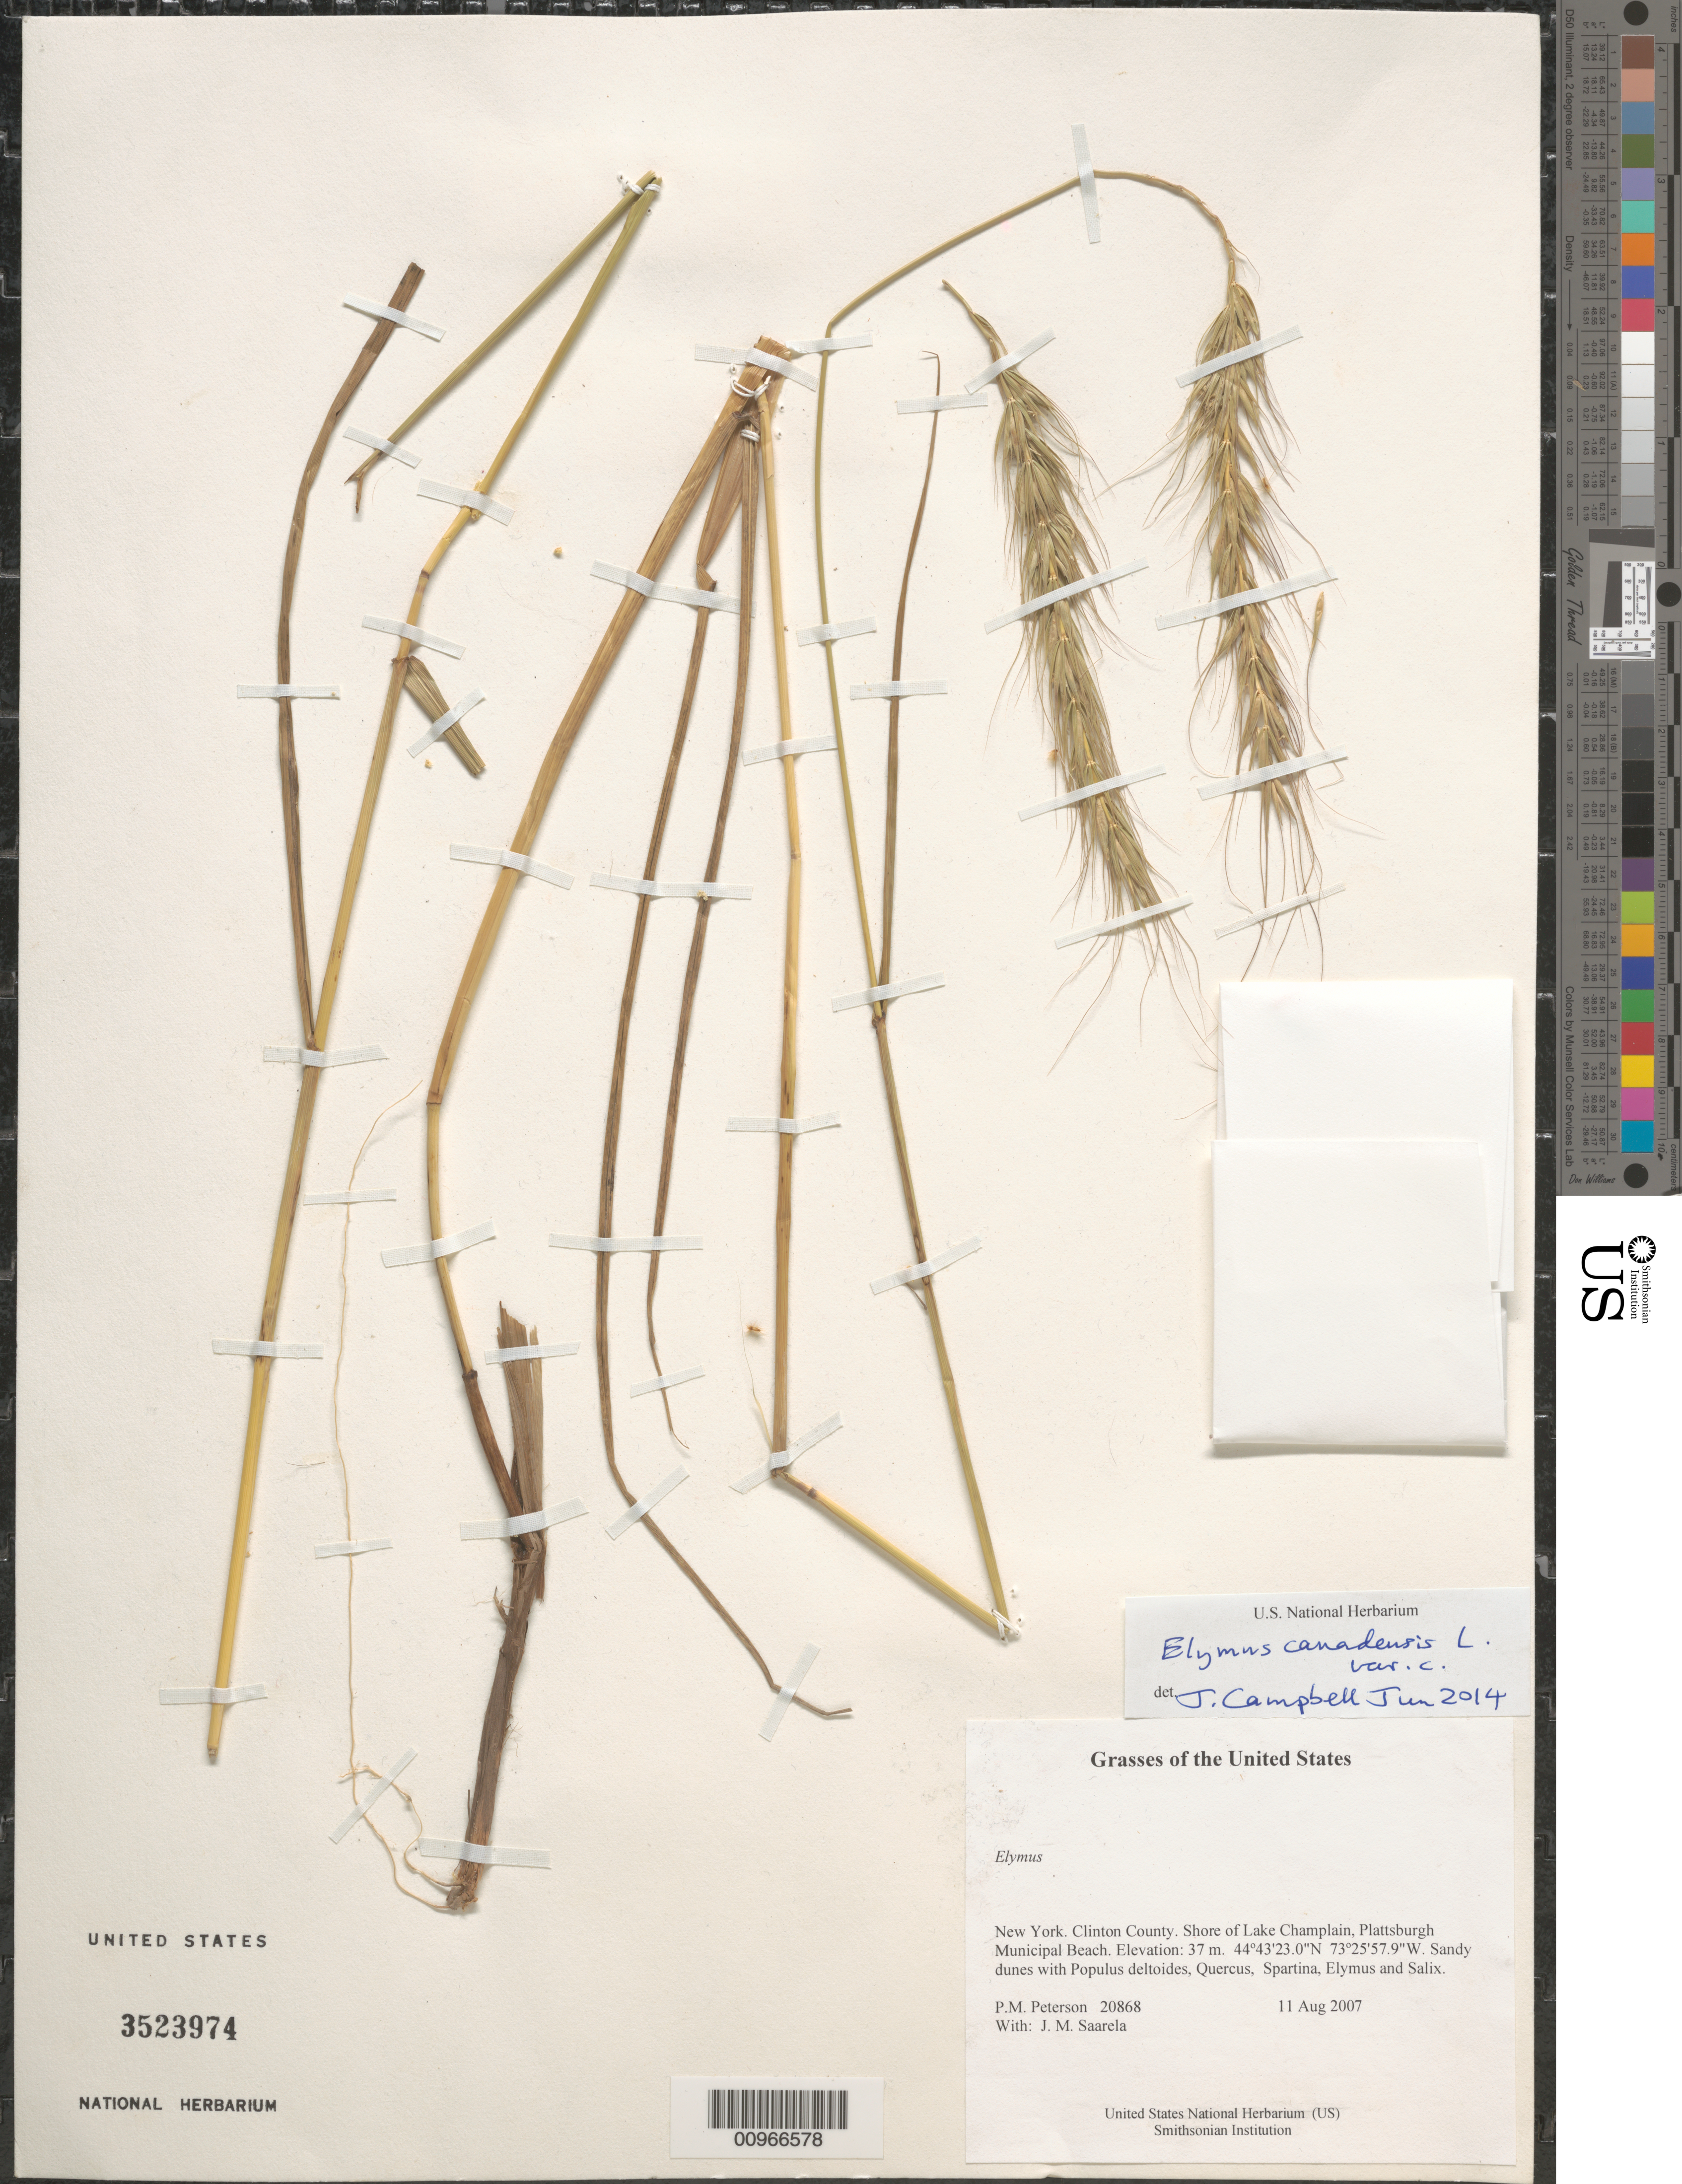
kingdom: Plantae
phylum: Tracheophyta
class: Liliopsida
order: Poales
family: Poaceae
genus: Elymus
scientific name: Elymus canadensis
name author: L.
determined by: Campbell, J. J. N., (KY), University of Kentucky (UNITED STATES)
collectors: P. M. Peterson & J. Saarela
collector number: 20868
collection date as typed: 11 Aug 2007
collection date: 2007-08-11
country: United States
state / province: New York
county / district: Clinton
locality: Shore of Lake Champlain, Plattsburgh Municipal Beach.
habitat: Sandy dunes with Populus deltoides, Quercus, Spartina, Elymus and Salix.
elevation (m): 37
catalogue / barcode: US 3523974